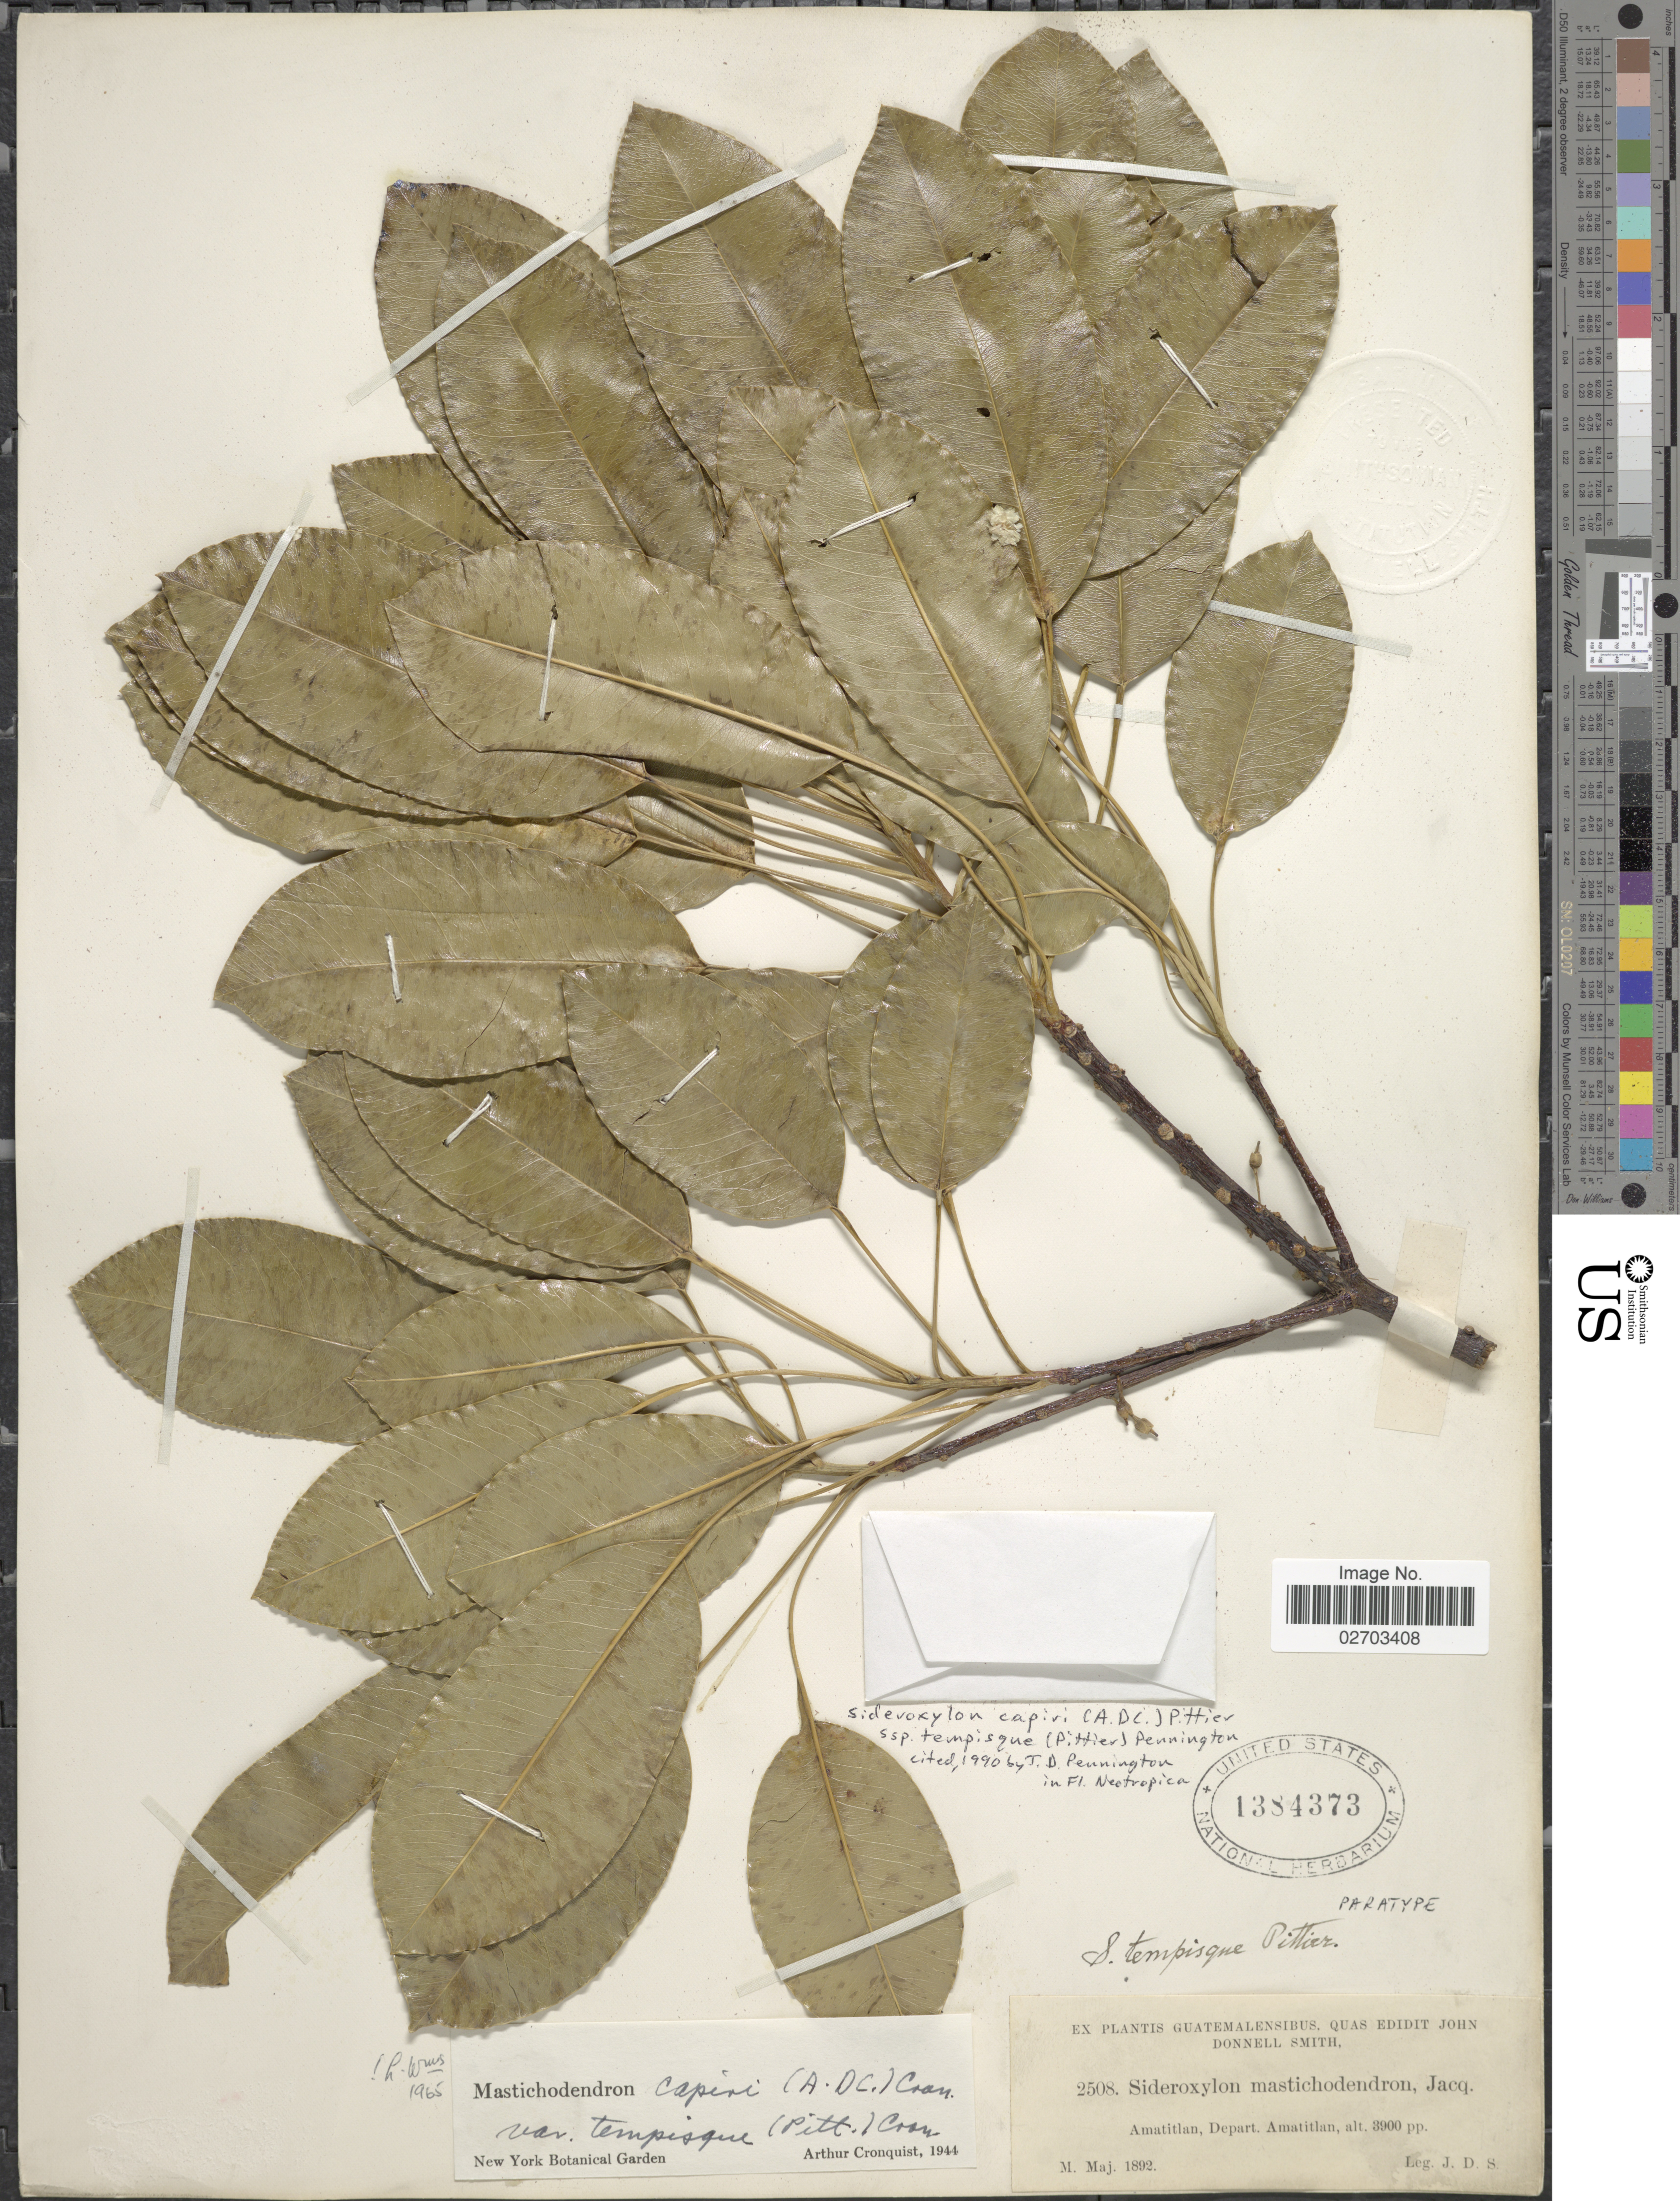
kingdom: Plantae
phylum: Tracheophyta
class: Magnoliopsida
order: Ericales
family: Sapotaceae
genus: Sideroxylon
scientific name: Sideroxylon capiri subsp. tempisque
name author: (Pittier) T.D. Penn.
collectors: J. Donnell Smith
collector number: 2508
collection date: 1892-05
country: Guatemala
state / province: Guatemala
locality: Amatitlan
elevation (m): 1189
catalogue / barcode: US 1384373